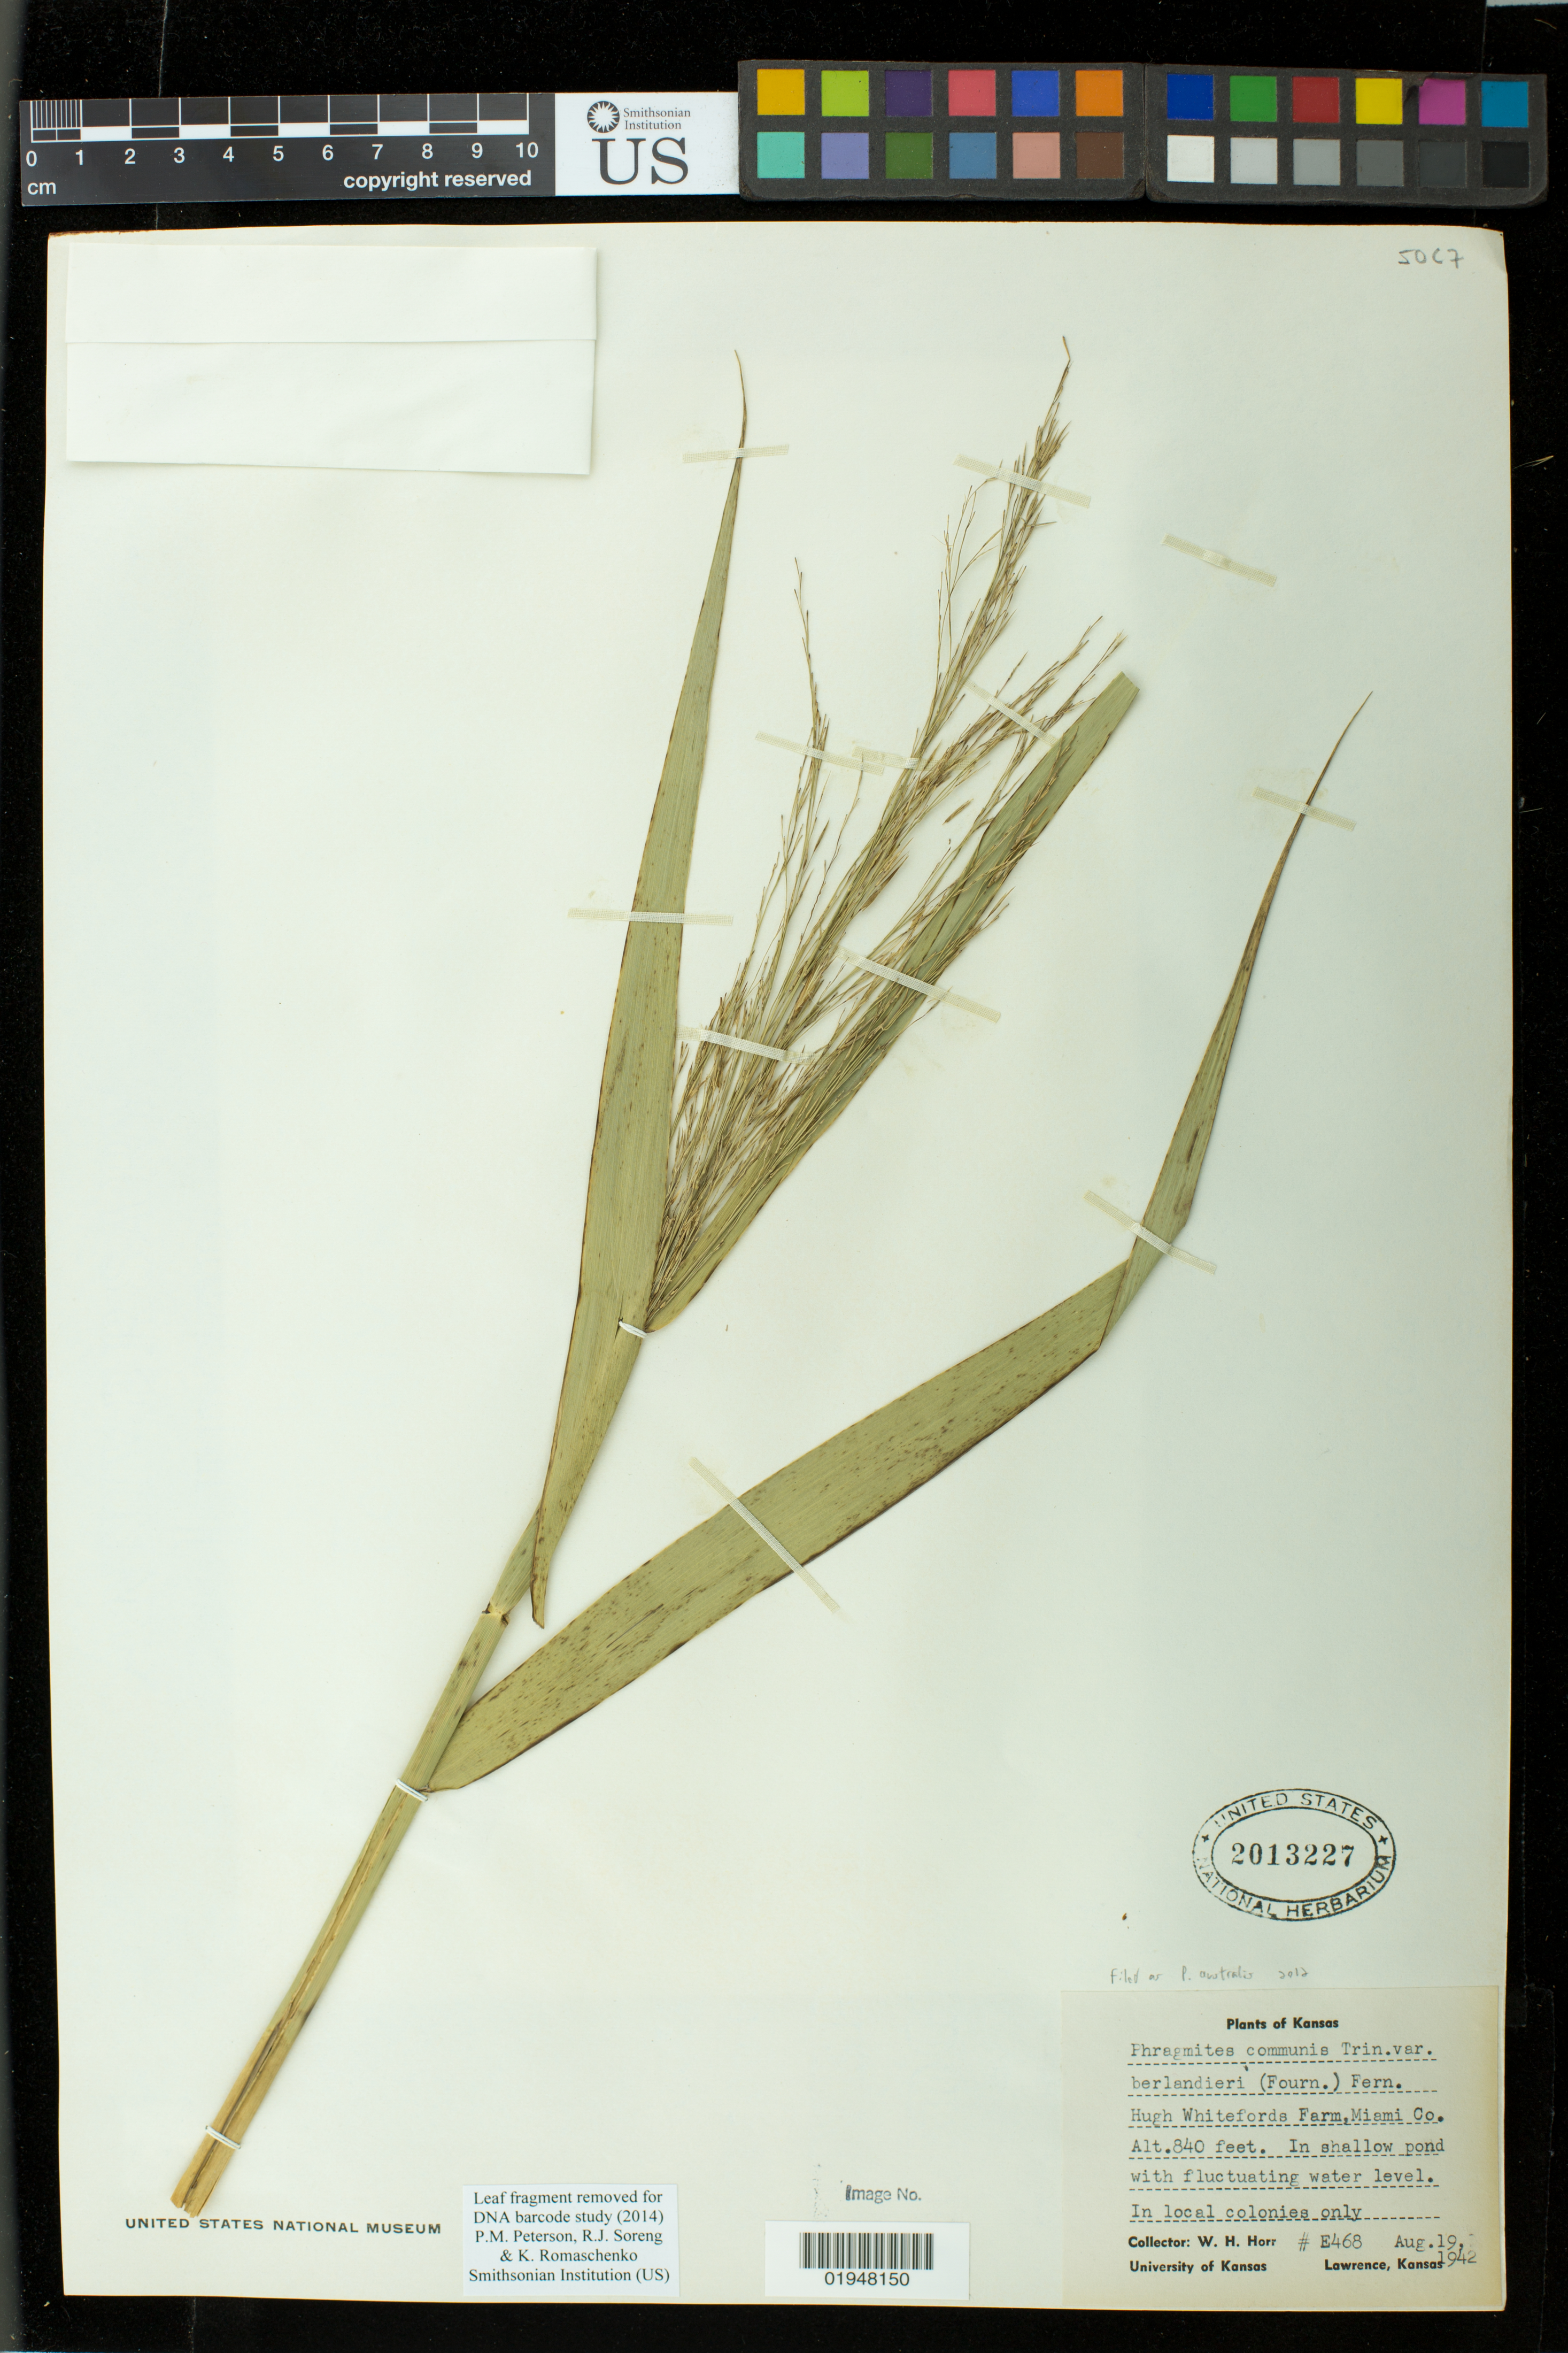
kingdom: Plantae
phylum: Tracheophyta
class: Liliopsida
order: Poales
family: Poaceae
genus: Phragmites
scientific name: Phragmites australis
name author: (Cav.) Trin. ex Steud.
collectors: W. H. Horr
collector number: E468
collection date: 1942-08-19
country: United States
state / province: Kansas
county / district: Miami County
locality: Hugh Whitefords Farm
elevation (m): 256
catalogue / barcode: US 2013227